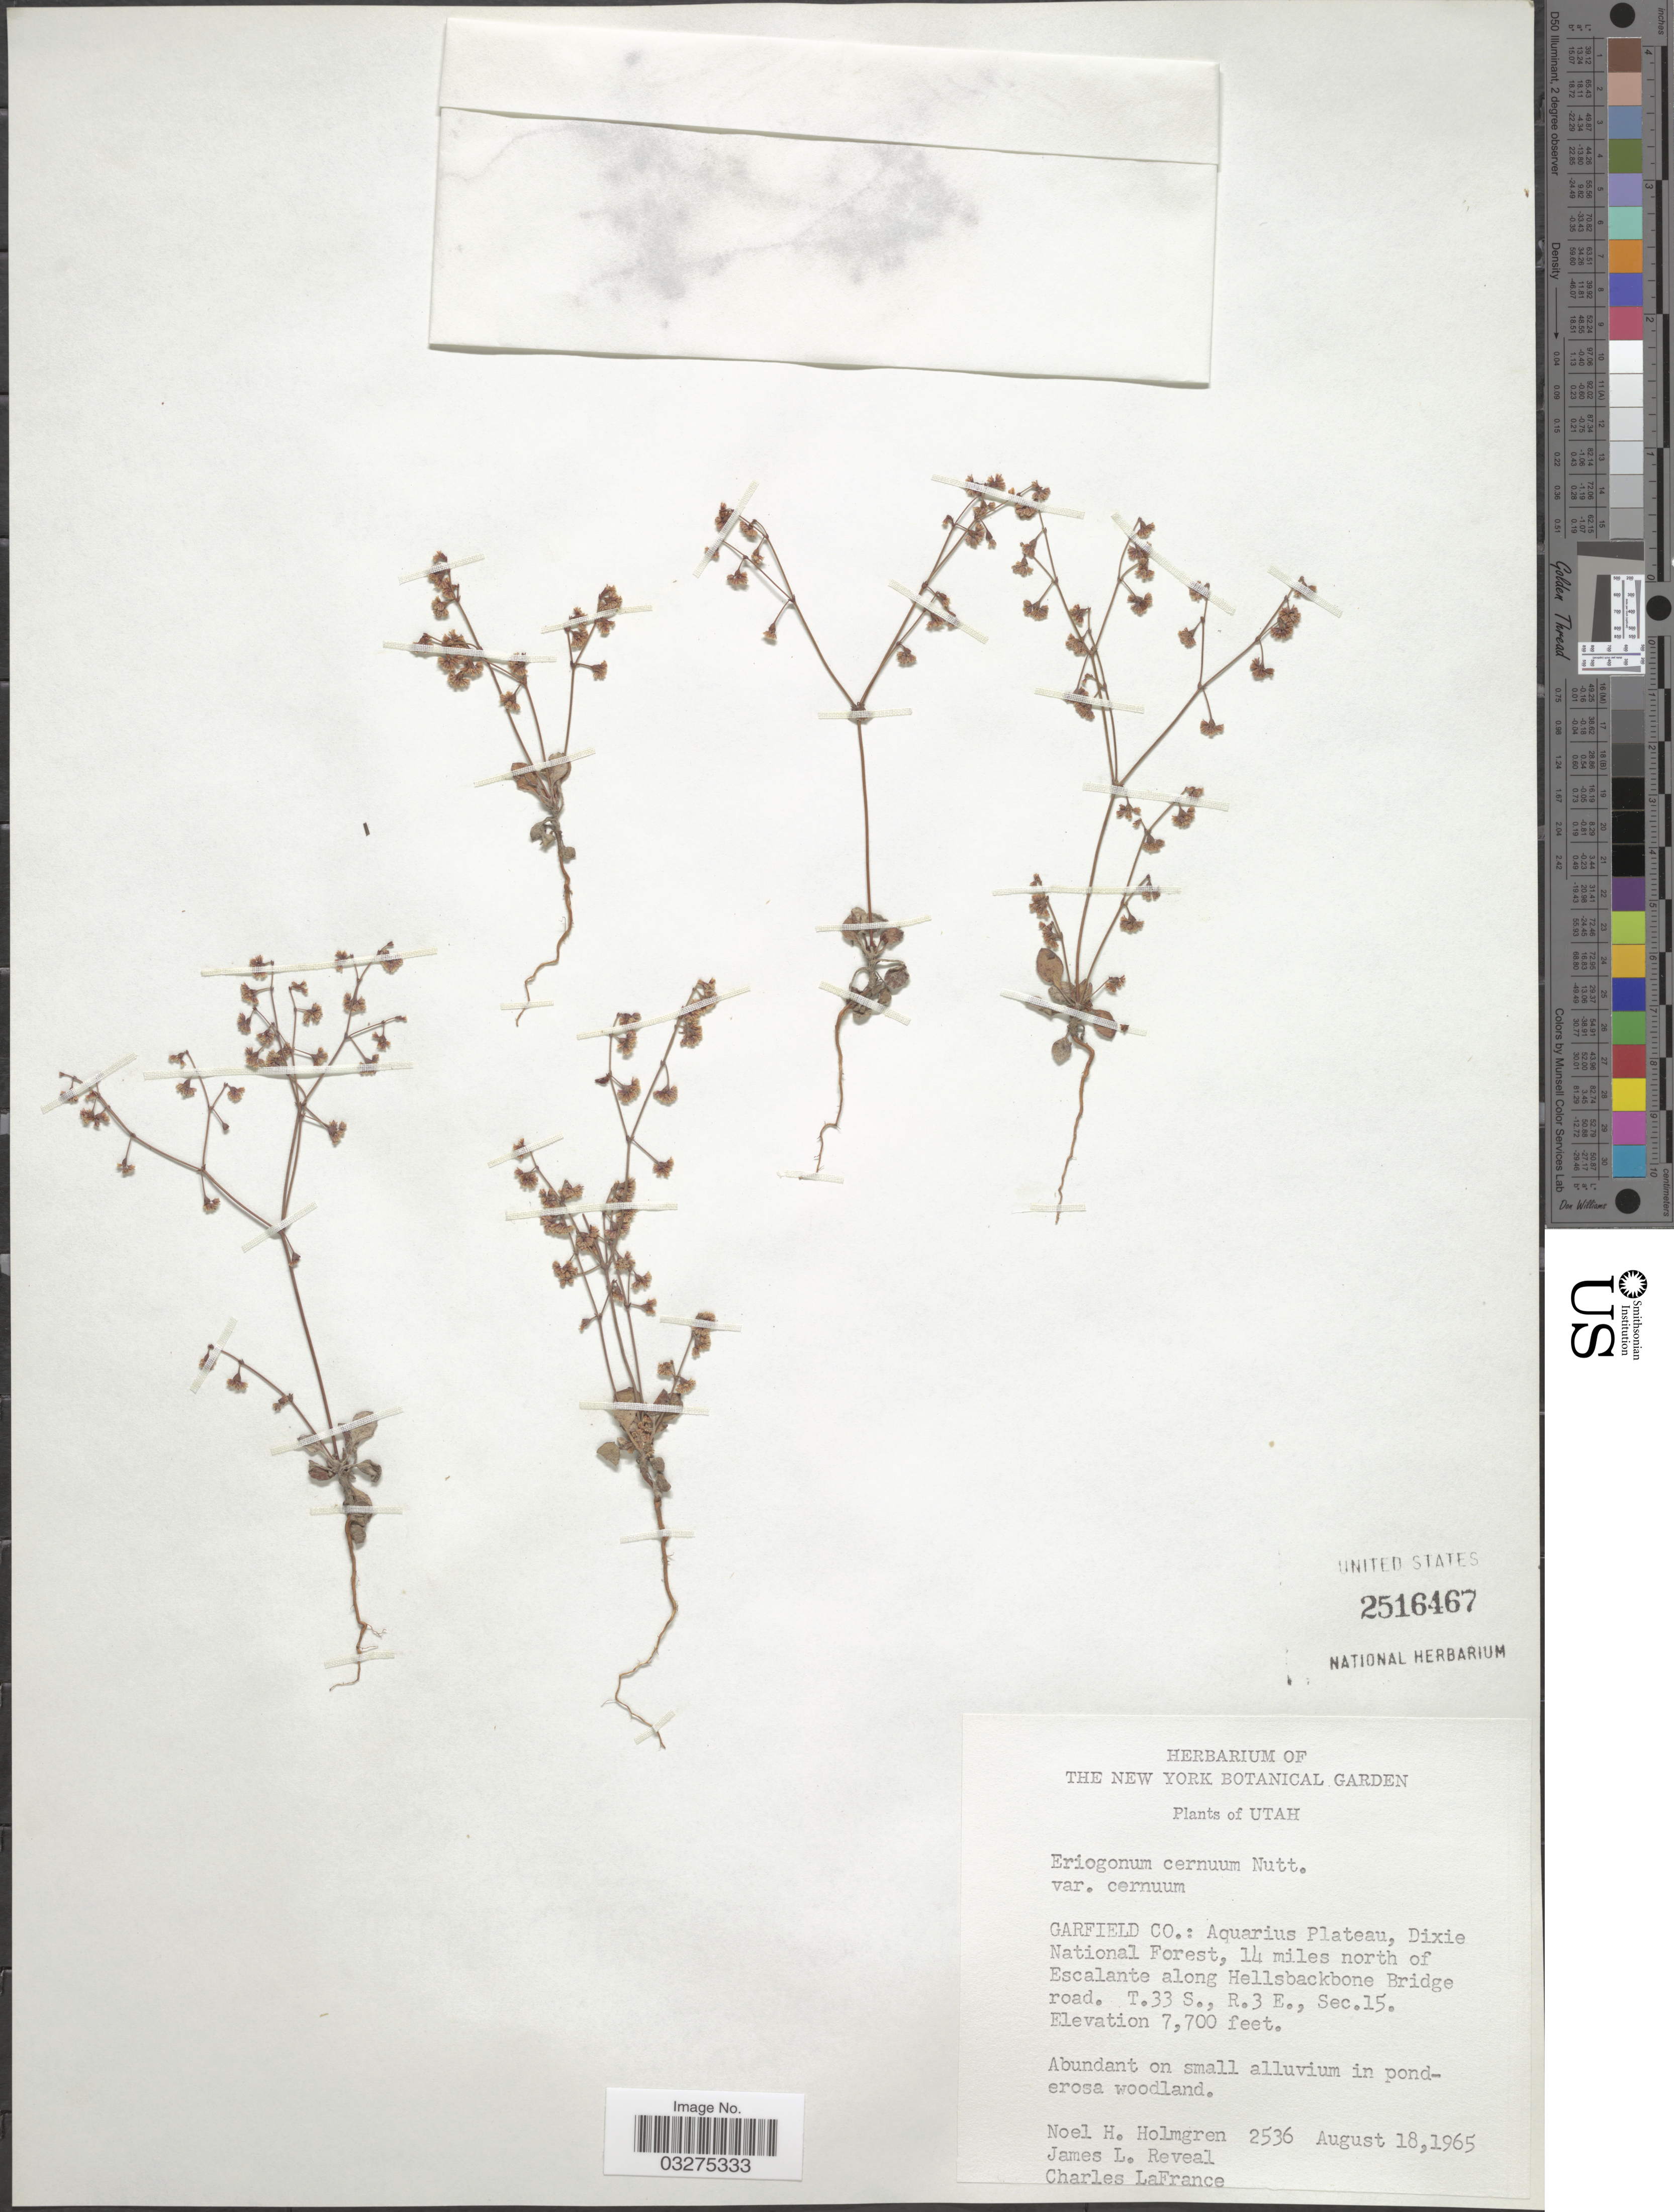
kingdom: Plantae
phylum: Tracheophyta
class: Magnoliopsida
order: Caryophyllales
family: Polygonaceae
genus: Eriogonum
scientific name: Eriogonum cernuum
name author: Nutt.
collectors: N. H. Holmgren, J. L. Reveal & C. LaFrance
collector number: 2536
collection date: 1965-08-18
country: United States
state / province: Utah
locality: Garfield Co.: Aquarius Plateau, Dixie National Forest, 14 miles north of Escalante along Hellsbackbone Bridge road. T.33 S., R.3 E., Sec.15.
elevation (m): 2347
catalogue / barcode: US 2516467